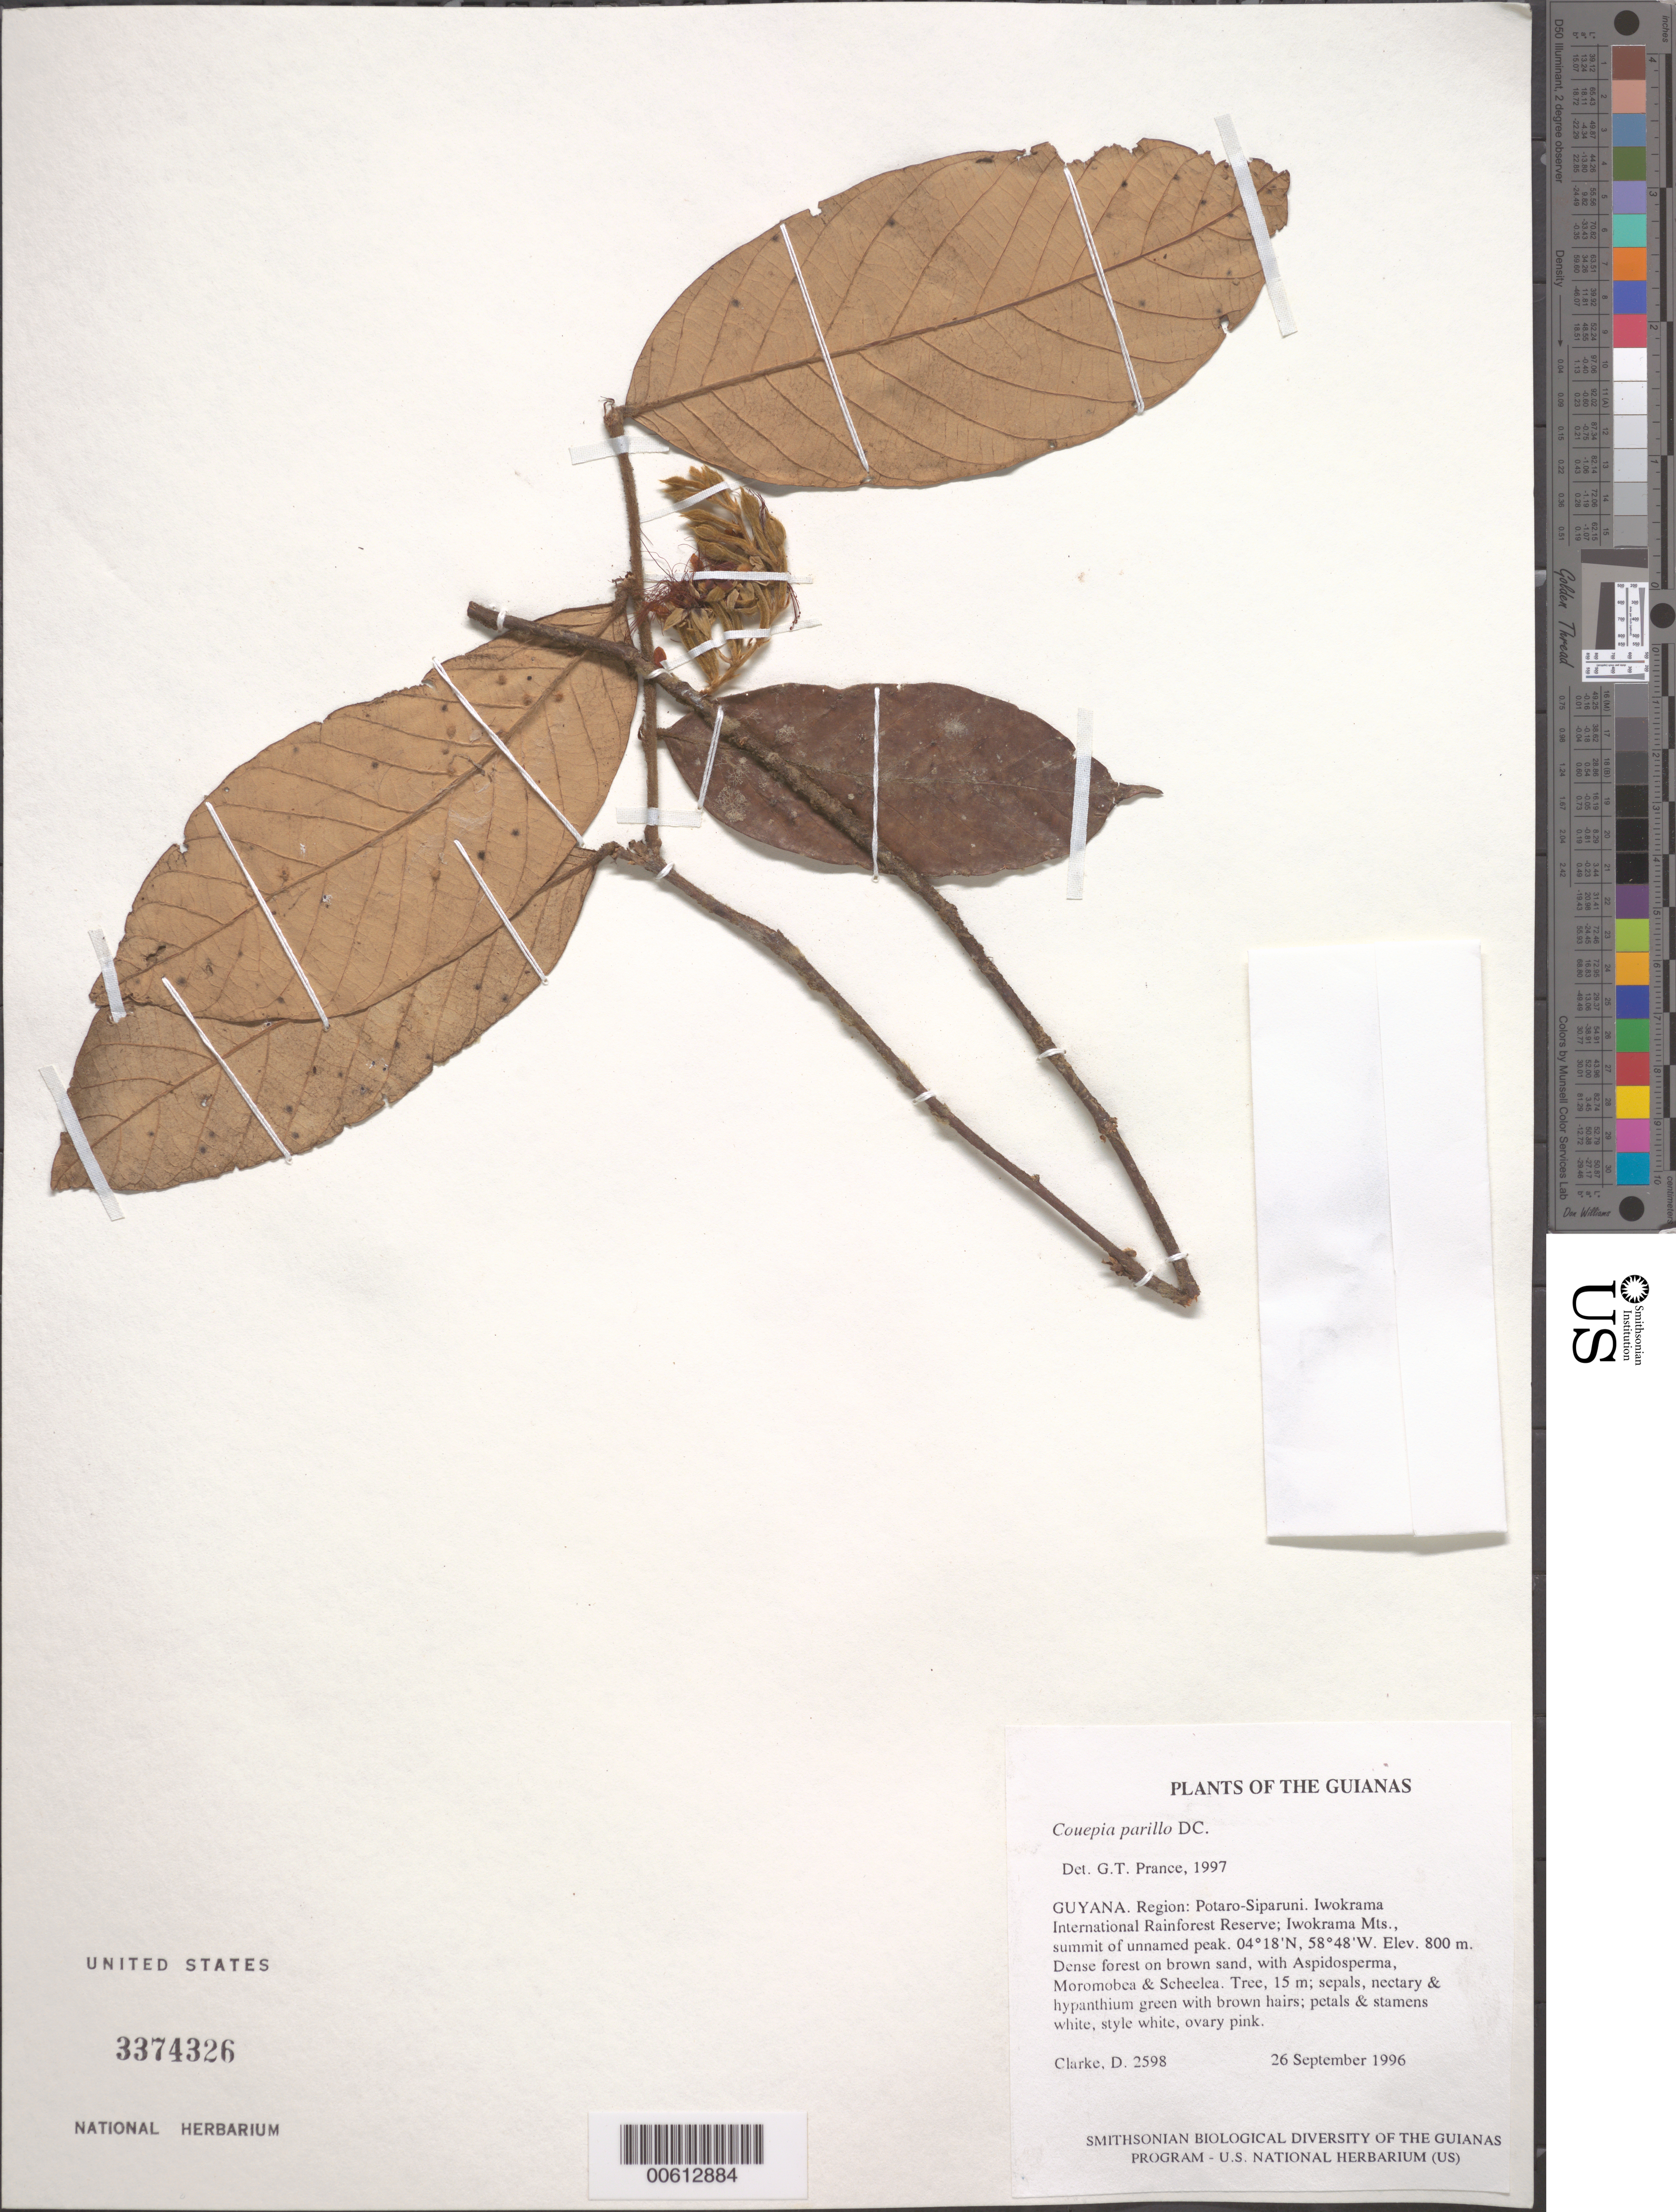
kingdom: Plantae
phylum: Tracheophyta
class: Magnoliopsida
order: Malpighiales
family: Chrysobalanaceae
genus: Gaulettia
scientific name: Gaulettia parillo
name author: (DC.) Sothers & Prance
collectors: H. D. Clarke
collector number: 2598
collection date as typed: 26 September 1996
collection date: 1996-09-26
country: Guyana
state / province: Potaro-Siparuni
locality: Iwokrama International Rainforest Reserve; Iwokrama Mts., summit of unnamed peak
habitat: Dense forest on brown sand, with Aspidosperma, Moronobea & Scheelea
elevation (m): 800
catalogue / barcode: US 3374326